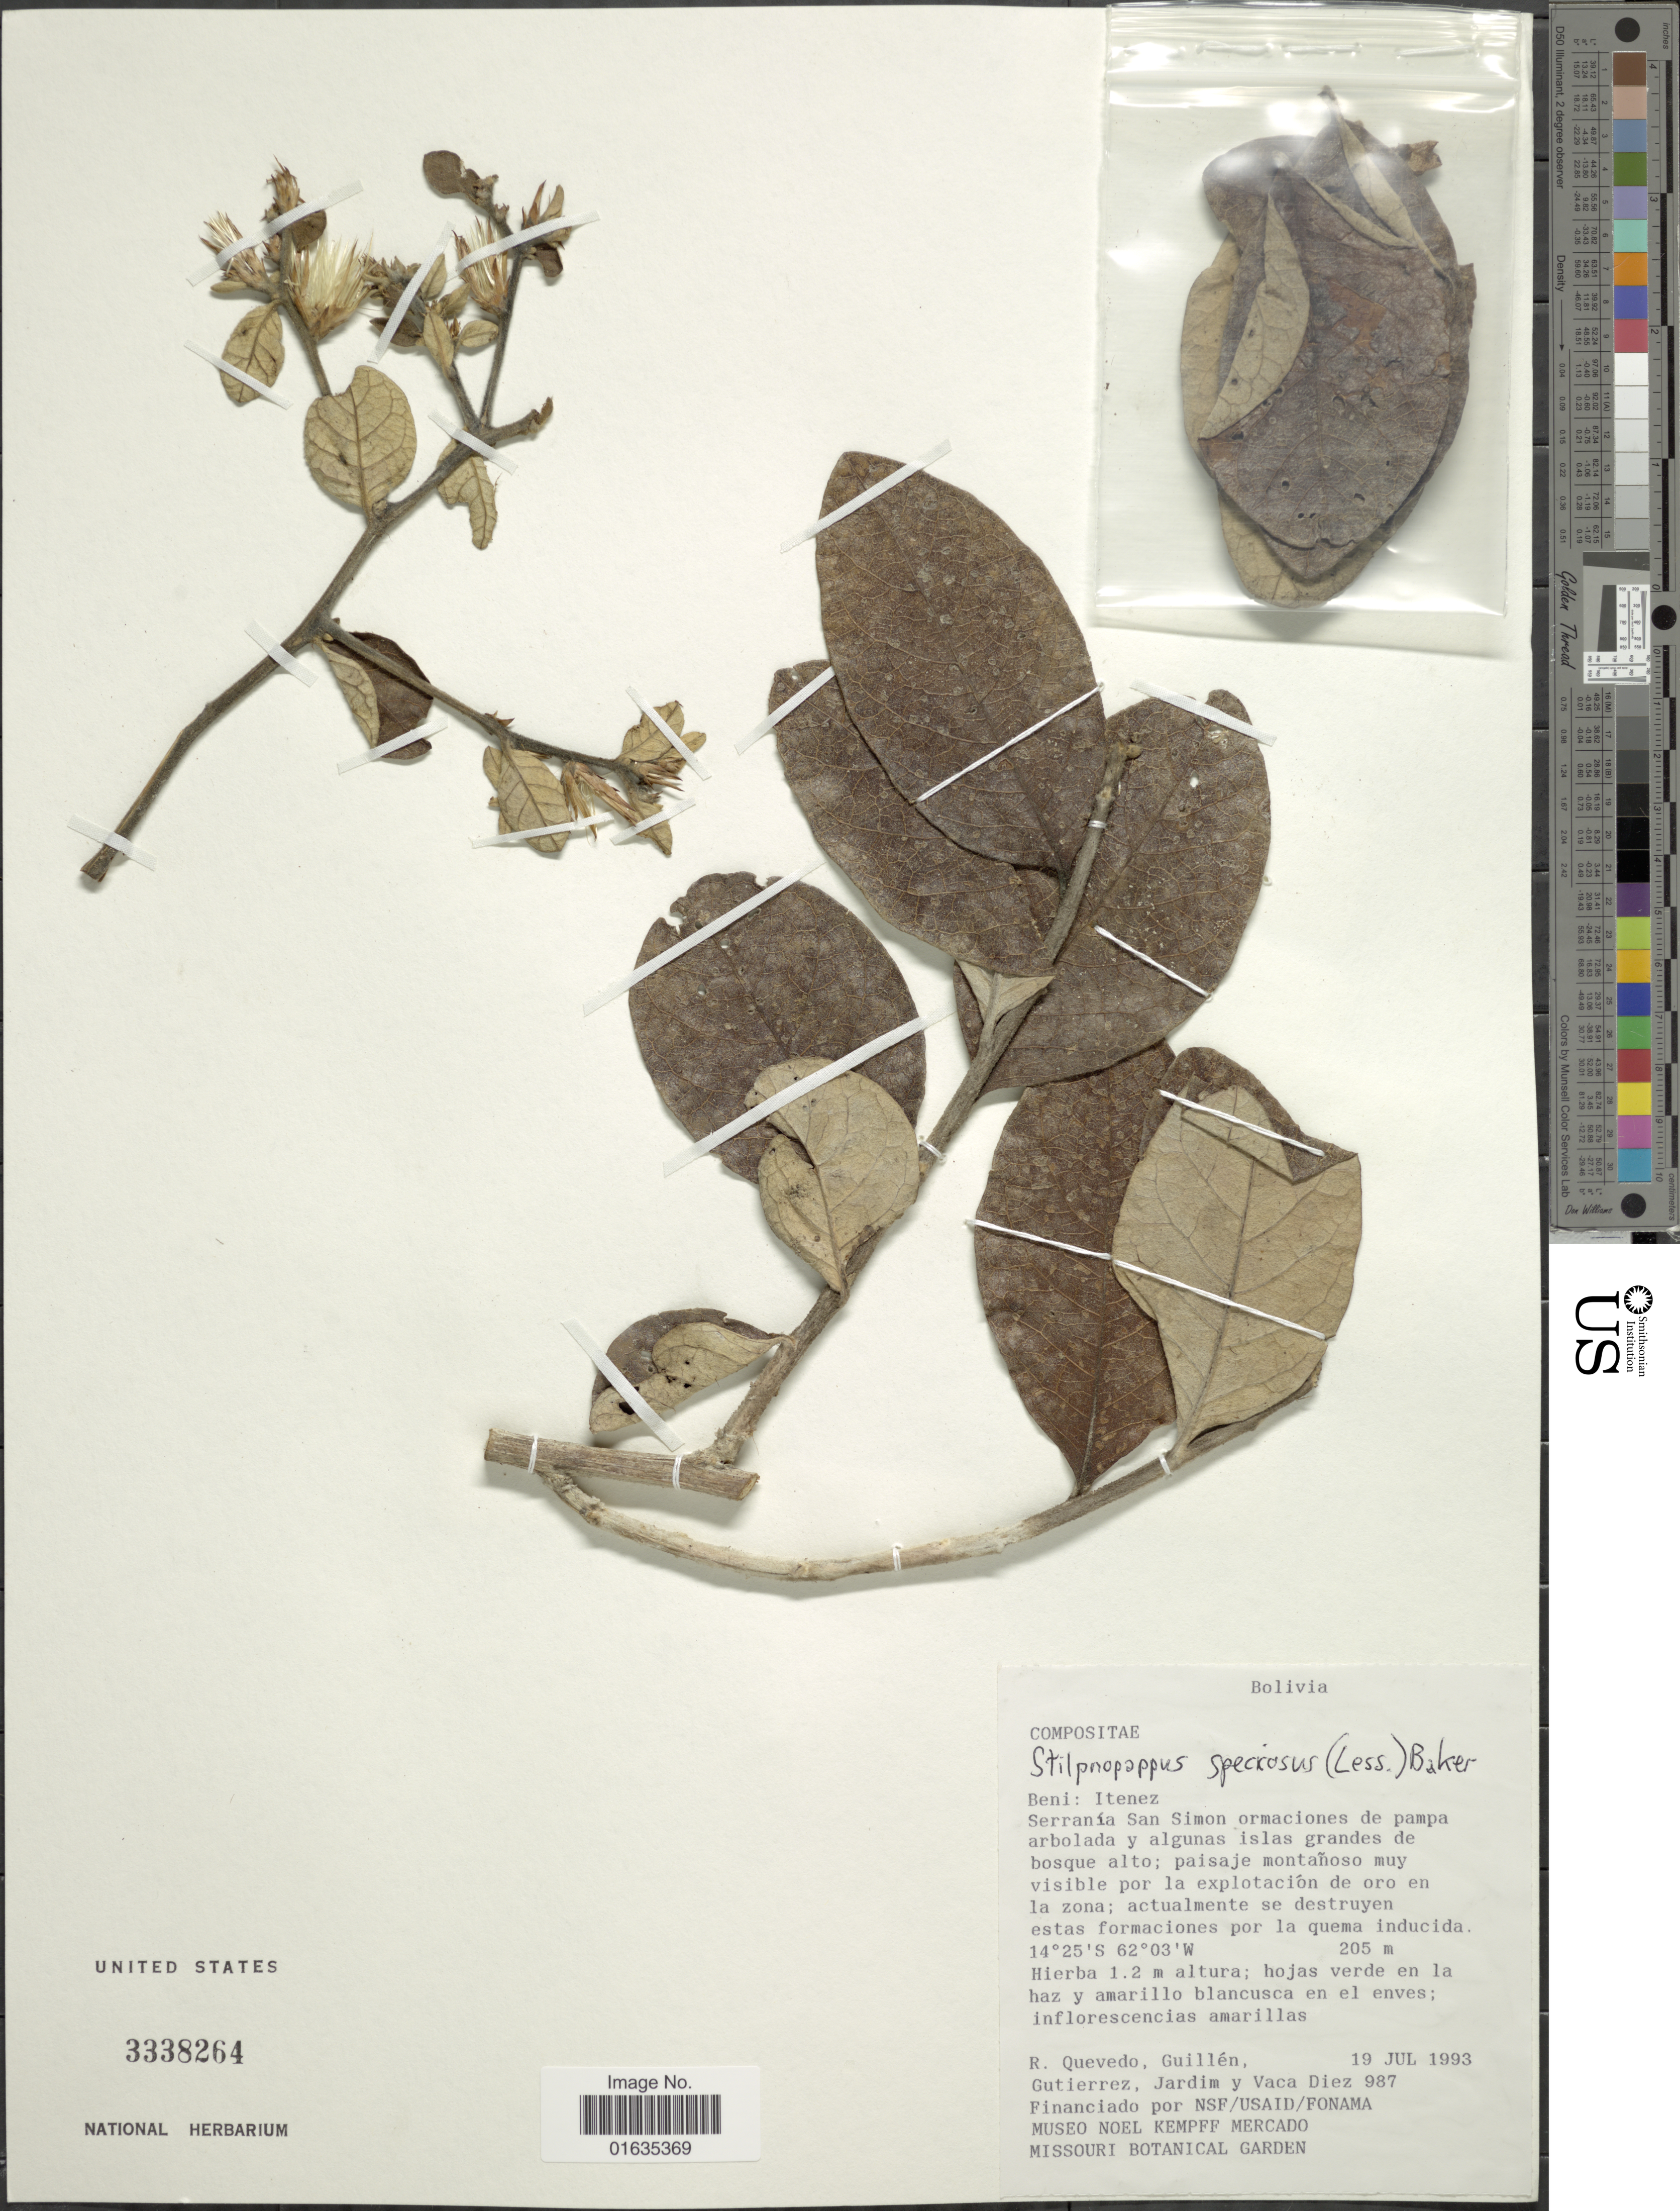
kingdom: Plantae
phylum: Tracheophyta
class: Magnoliopsida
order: Asterales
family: Asteraceae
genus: Stilpnopappus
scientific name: Stilpnopappus speciosus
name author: (Less.) Baker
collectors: R. Quevedo, -- Guillen, -. Gutierrez, Jardim, -- & -. Vaca Diez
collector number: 987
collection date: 1993-07-19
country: Bolivia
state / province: Beni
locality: Itenez, Serrania San Simon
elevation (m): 205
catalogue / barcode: US 3338264